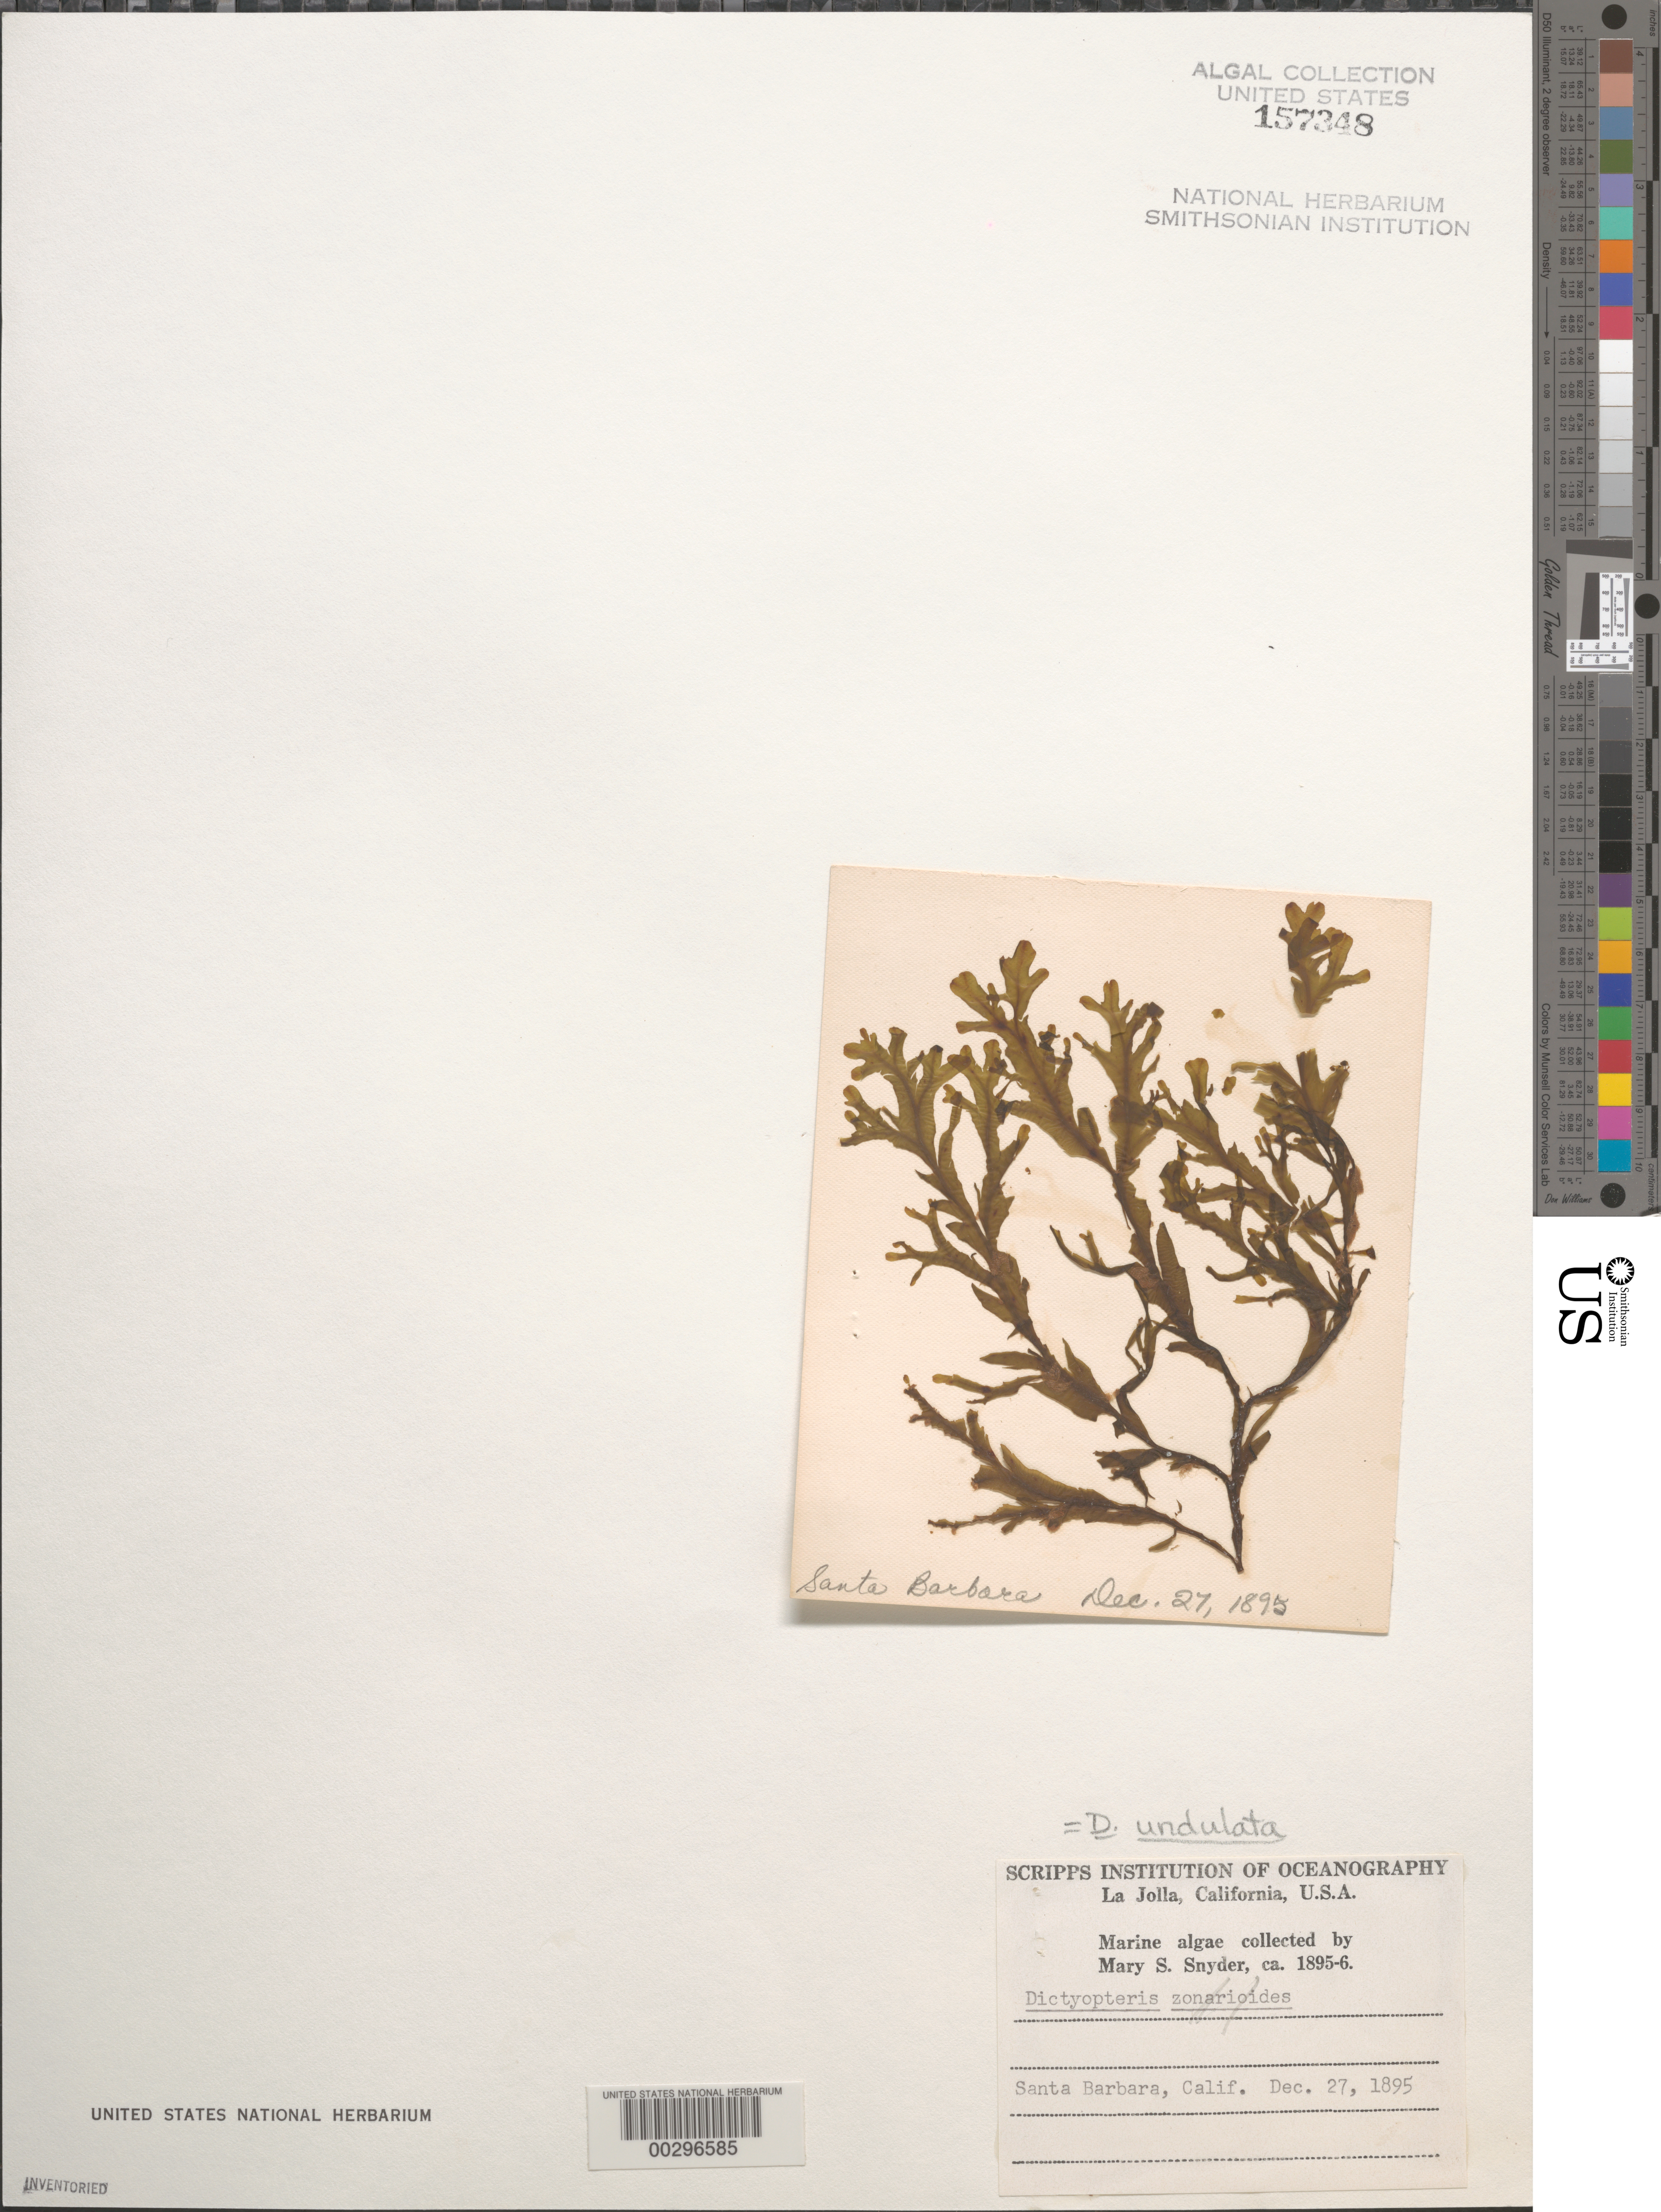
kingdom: Chromista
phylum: Ochrophyta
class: Phaeophyceae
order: Dictyotales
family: Dictyotaceae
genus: Dictyopteris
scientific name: Dictyopteris undulata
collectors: M. Snyder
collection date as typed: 27 Dec 1895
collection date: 1895-12-27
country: United States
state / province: California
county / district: Santa Barbara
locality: Santa Barbara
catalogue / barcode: US 157348